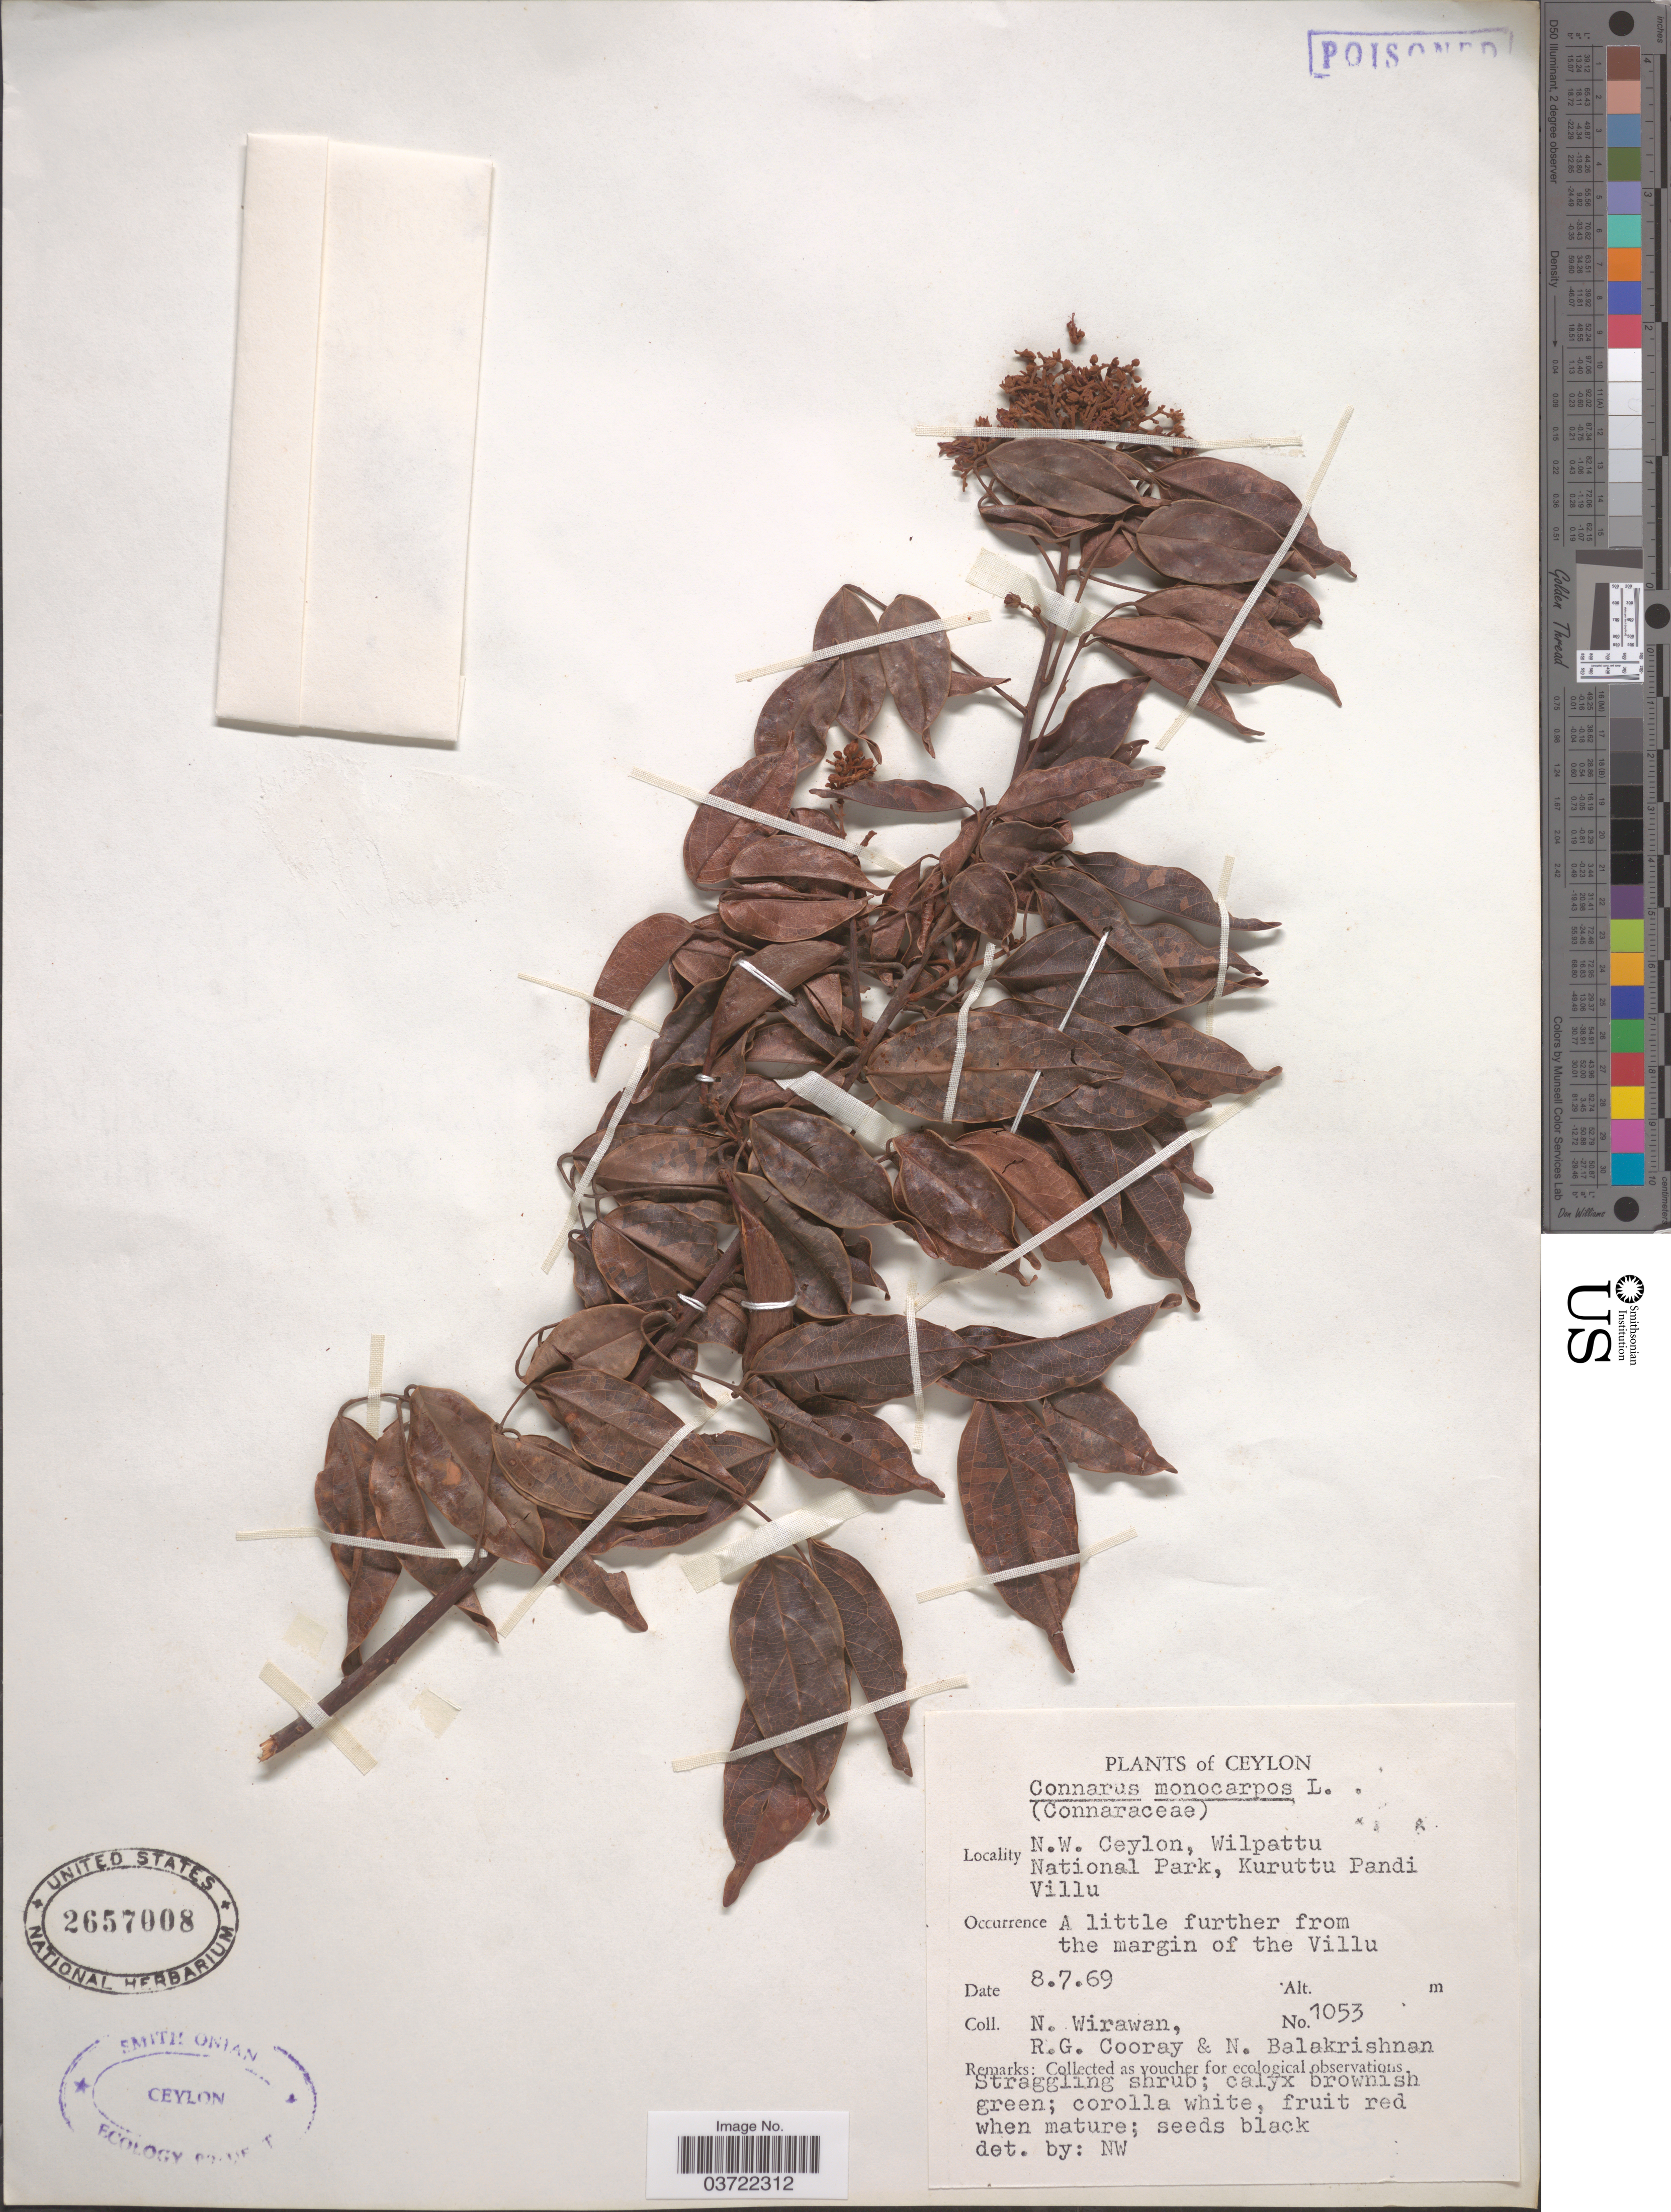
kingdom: Plantae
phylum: Tracheophyta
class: Magnoliopsida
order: Oxalidales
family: Connaraceae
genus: Connarus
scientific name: Connarus monocarpos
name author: L.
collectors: N. Wirawan, R. Cooray & N. Balakrishnan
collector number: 1053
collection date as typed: Transcribed d/m/y: 8/7/69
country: Sri Lanka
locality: N.W. Ceylon, Wilpattu National Park, Kuruttu Pandi Villu. A little further from the margin of the Villu.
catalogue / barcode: US 2657008